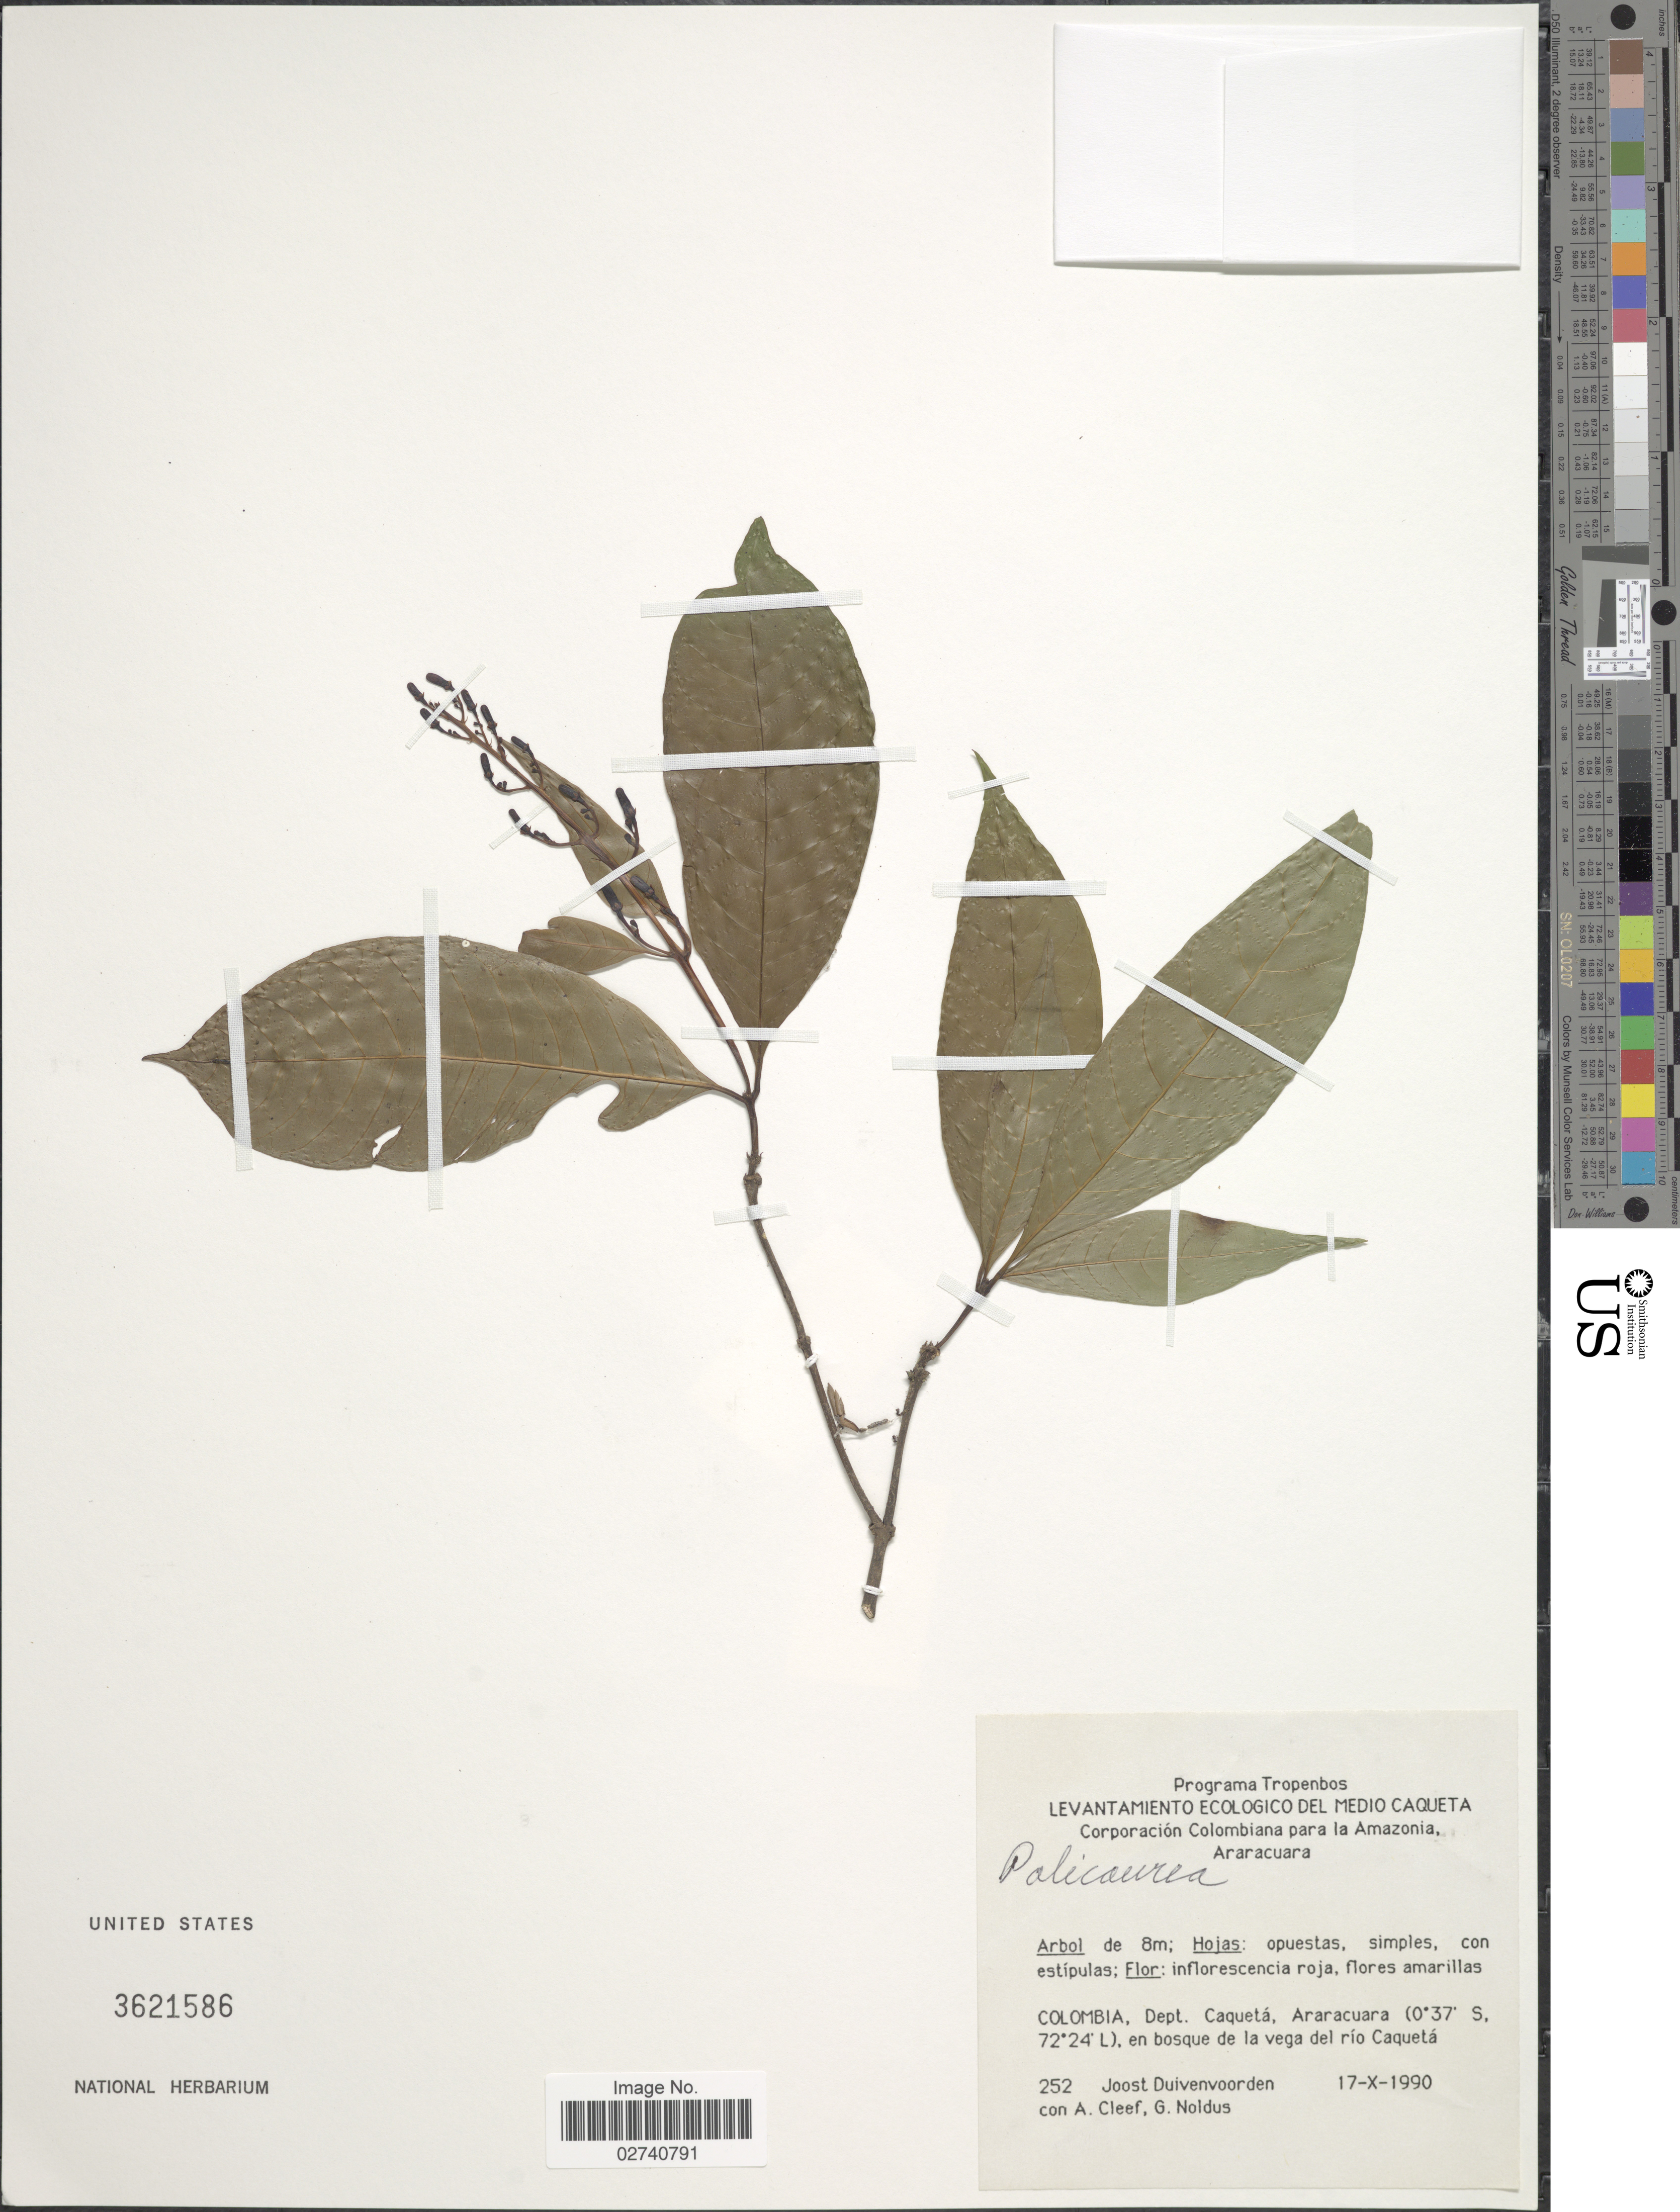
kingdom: Plantae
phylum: Tracheophyta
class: Magnoliopsida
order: Gentianales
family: Rubiaceae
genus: Palicourea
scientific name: Palicourea sp.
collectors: J. Duivenvoorden, A. M. Cleef & G. Noldus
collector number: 252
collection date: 1998-10-17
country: Colombia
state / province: Caquetá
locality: Araracuara, en bosque de la vega del rio Caqueta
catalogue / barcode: US 3621586